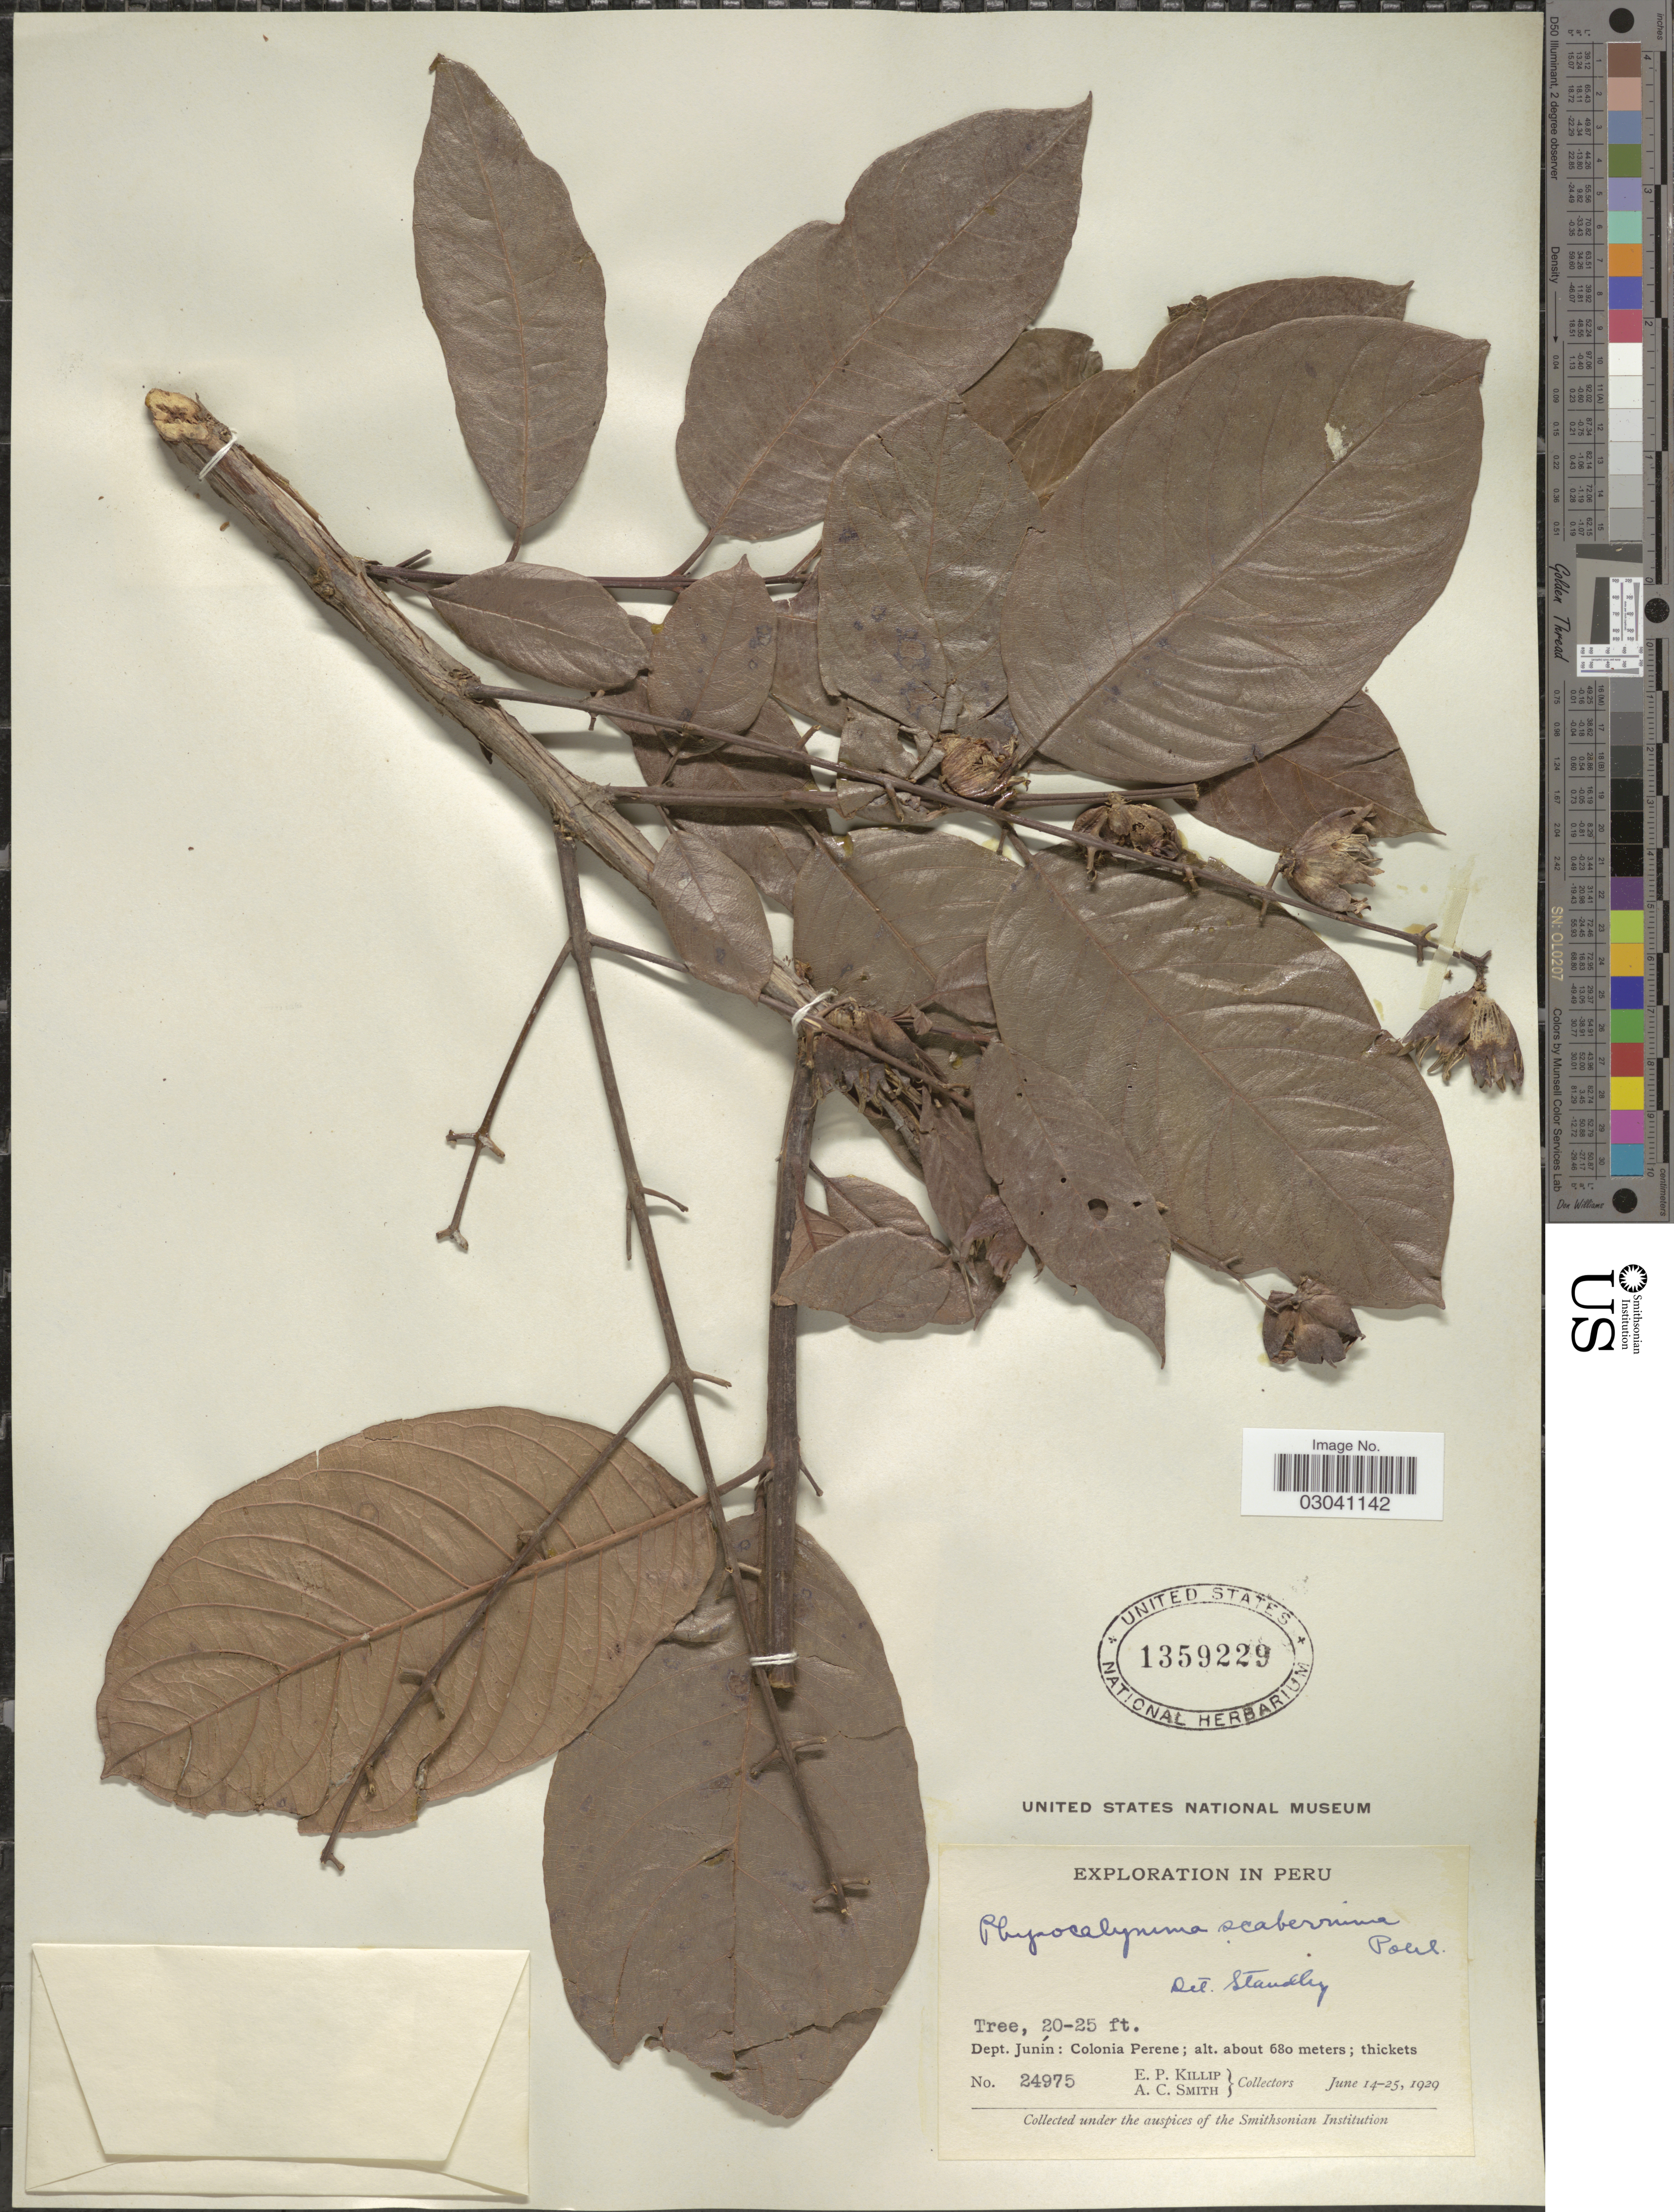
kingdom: Plantae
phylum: Tracheophyta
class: Magnoliopsida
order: Myrtales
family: Lythraceae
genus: Physocalymma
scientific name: Physocalymma scaberrimum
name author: Pohl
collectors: E. P. Killip & A. C. Smith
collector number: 24975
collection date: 1929-06-14/1929-06-25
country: Peru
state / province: Junín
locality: Dept. Junín: Colonia Perene.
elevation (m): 680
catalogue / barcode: US 1359229